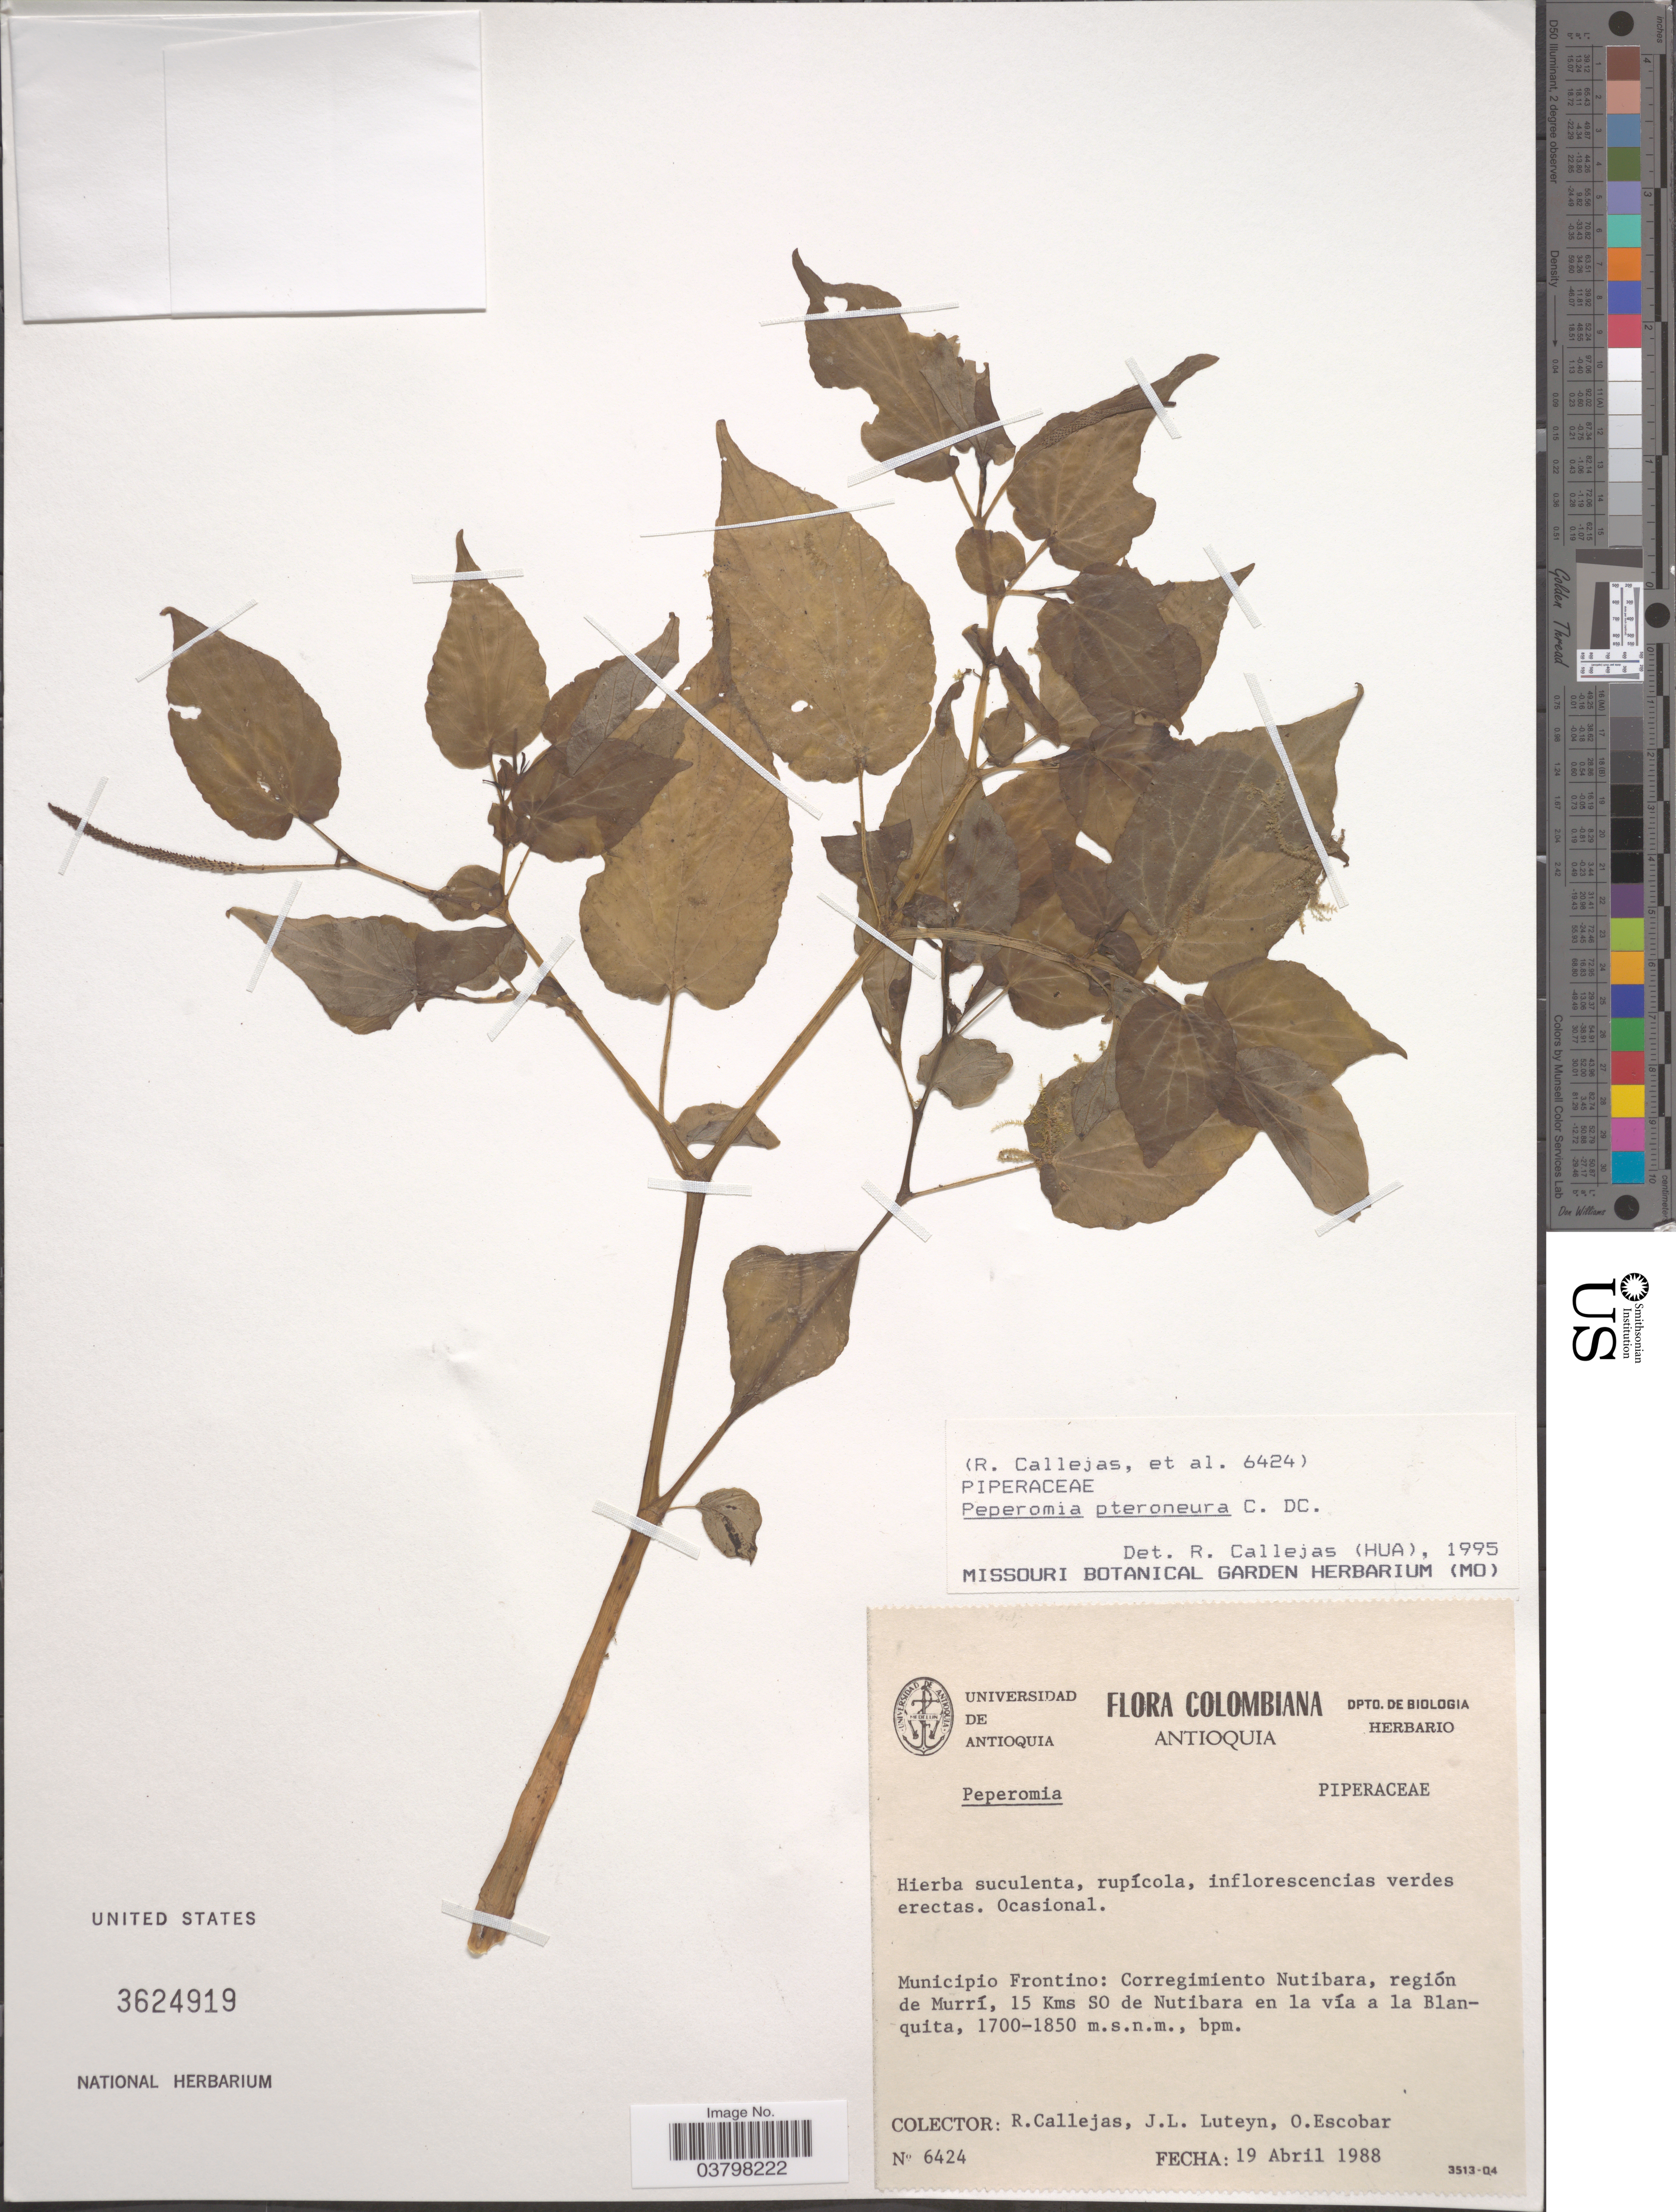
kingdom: Plantae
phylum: Tracheophyta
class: Magnoliopsida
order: Piperales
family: Piperaceae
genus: Peperomia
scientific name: Peperomia albert-smithii var. epunctata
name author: Trel. & Yunck.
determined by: Jiménez, José Estaban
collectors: R. Callejas, J. Luteyn & O. Escobar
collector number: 6424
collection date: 1988-04-19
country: Colombia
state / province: Antioquia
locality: Municipio Frontino: Corregimiento Nutibara, región de Murrí, 15 Kms SO de Nutibara en la vía a la Blanquita.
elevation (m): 1700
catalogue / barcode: US 3624919